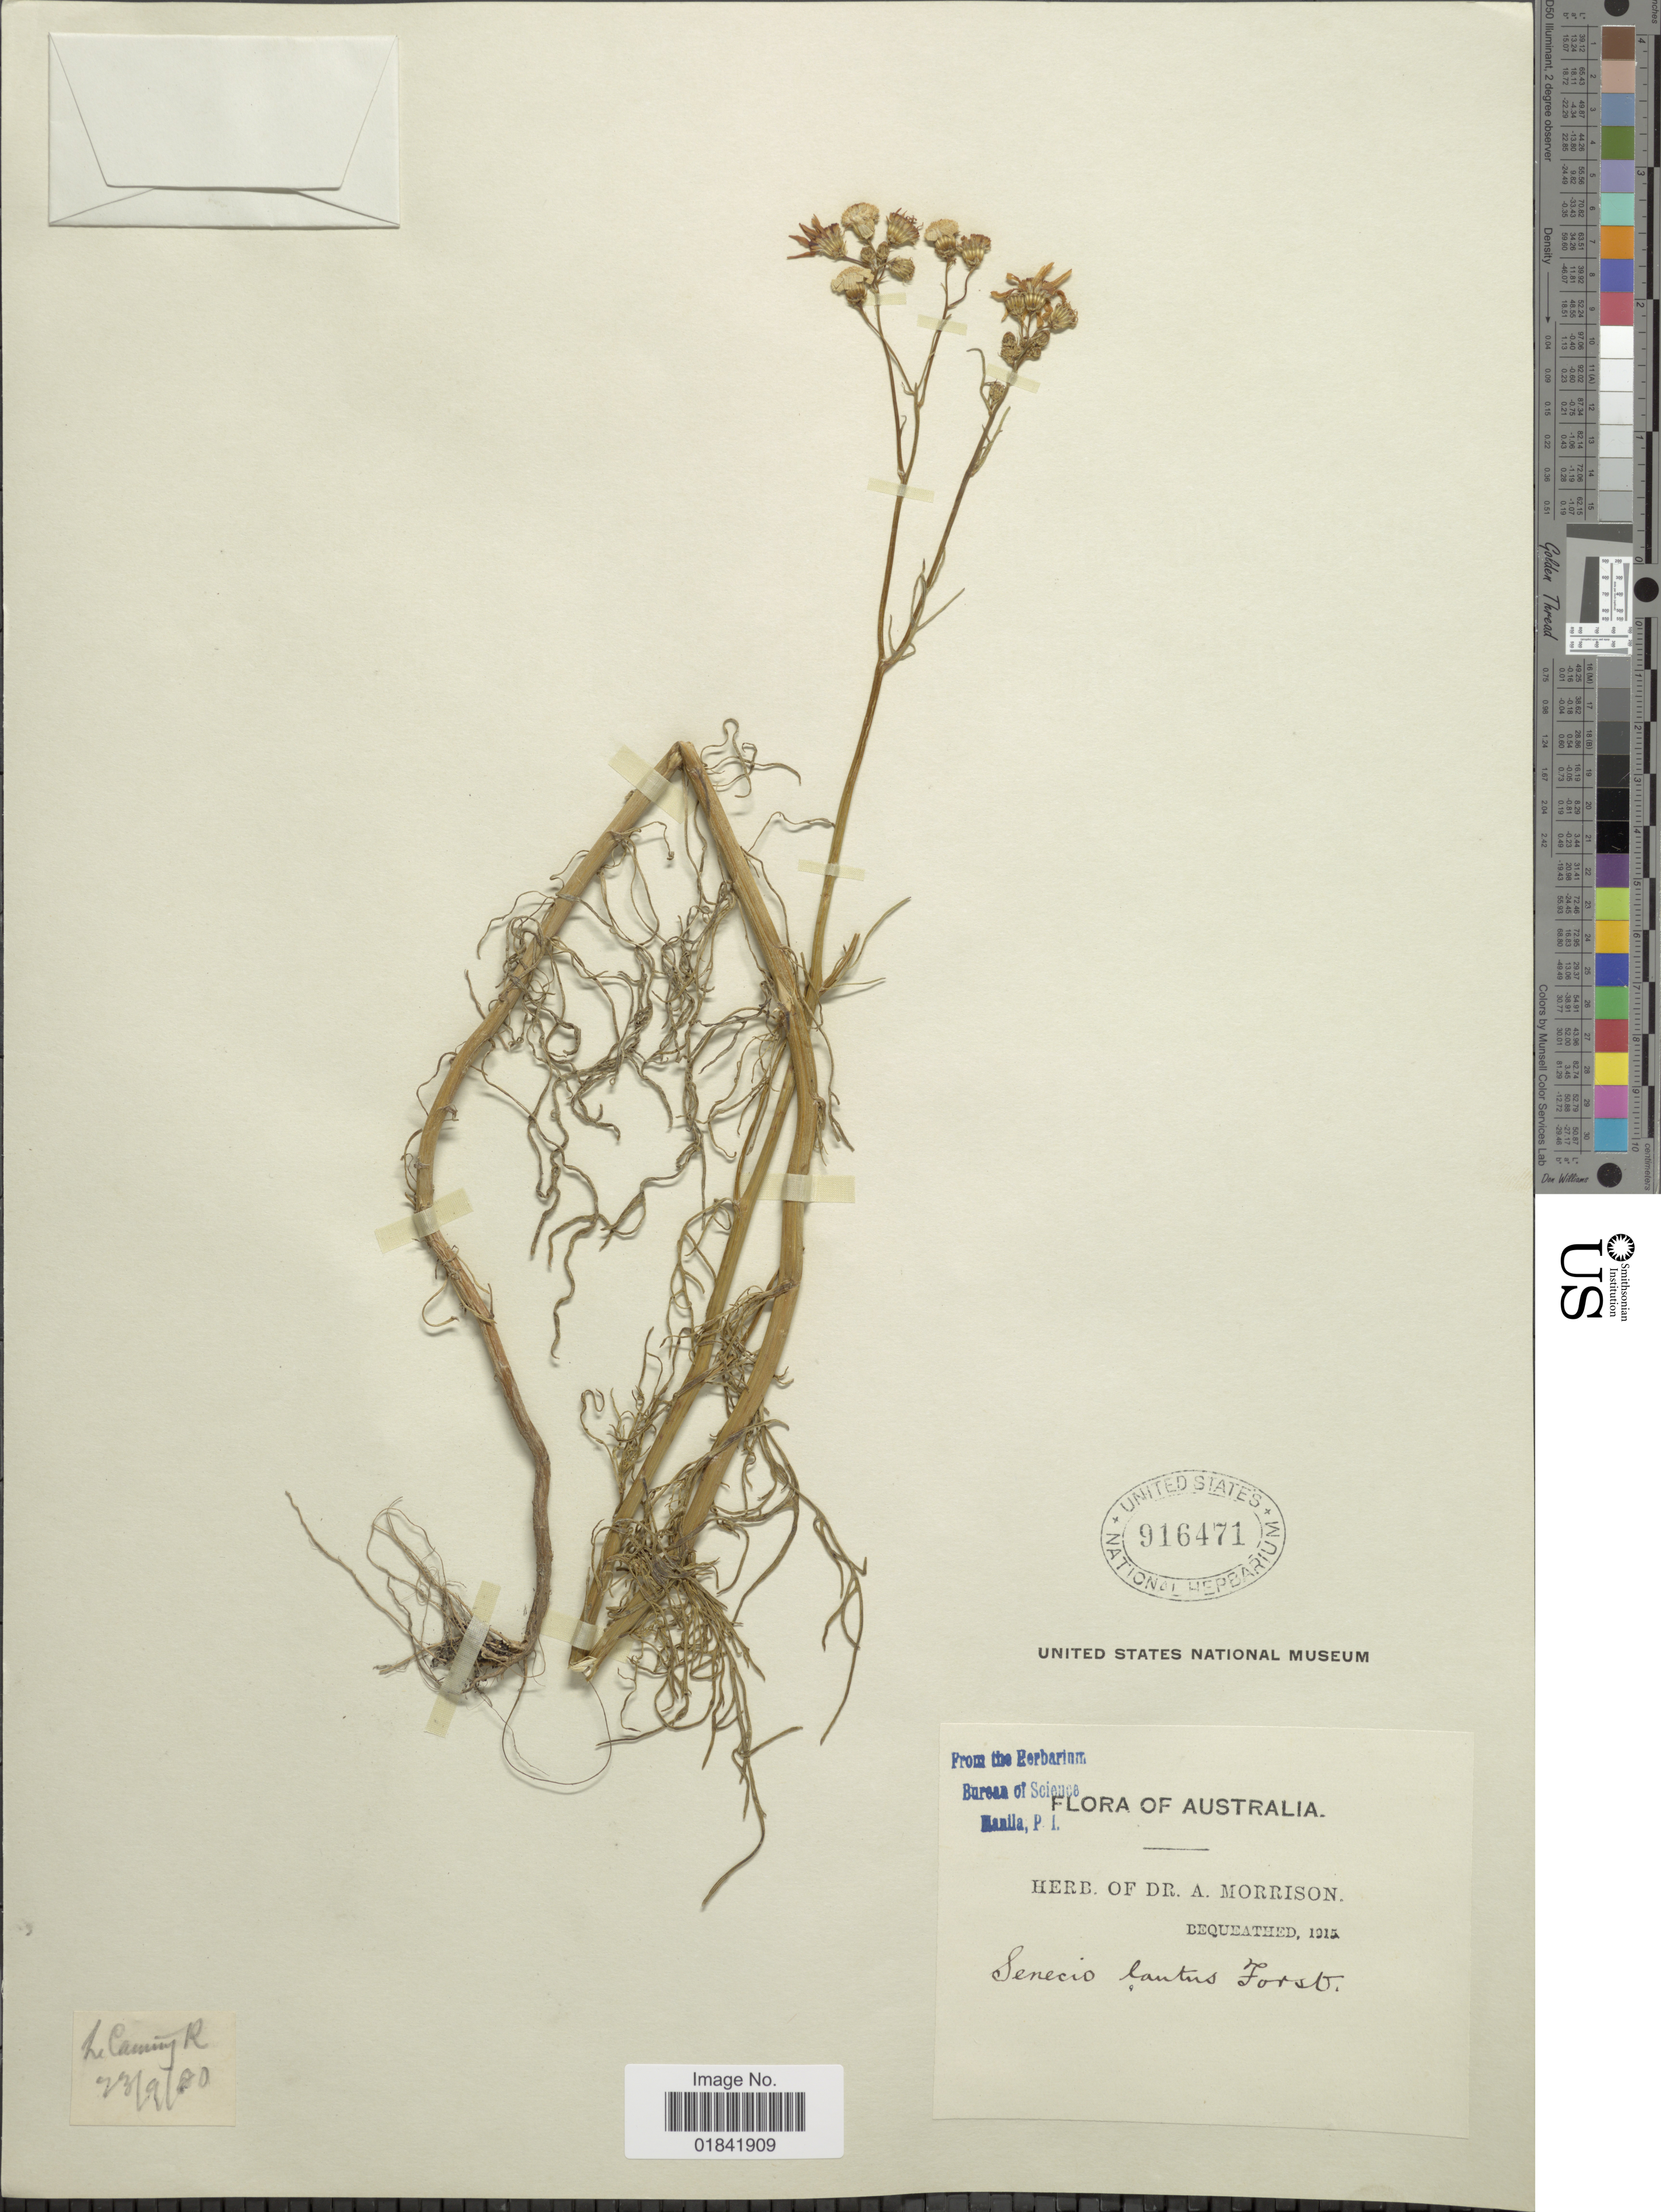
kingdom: Plantae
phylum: Tracheophyta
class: Magnoliopsida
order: Asterales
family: Asteraceae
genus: Senecio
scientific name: Senecio lautus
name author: Sol. ex G. Forst.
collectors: ex herb. Dr. A. Morrison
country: Australia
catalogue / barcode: US 916471